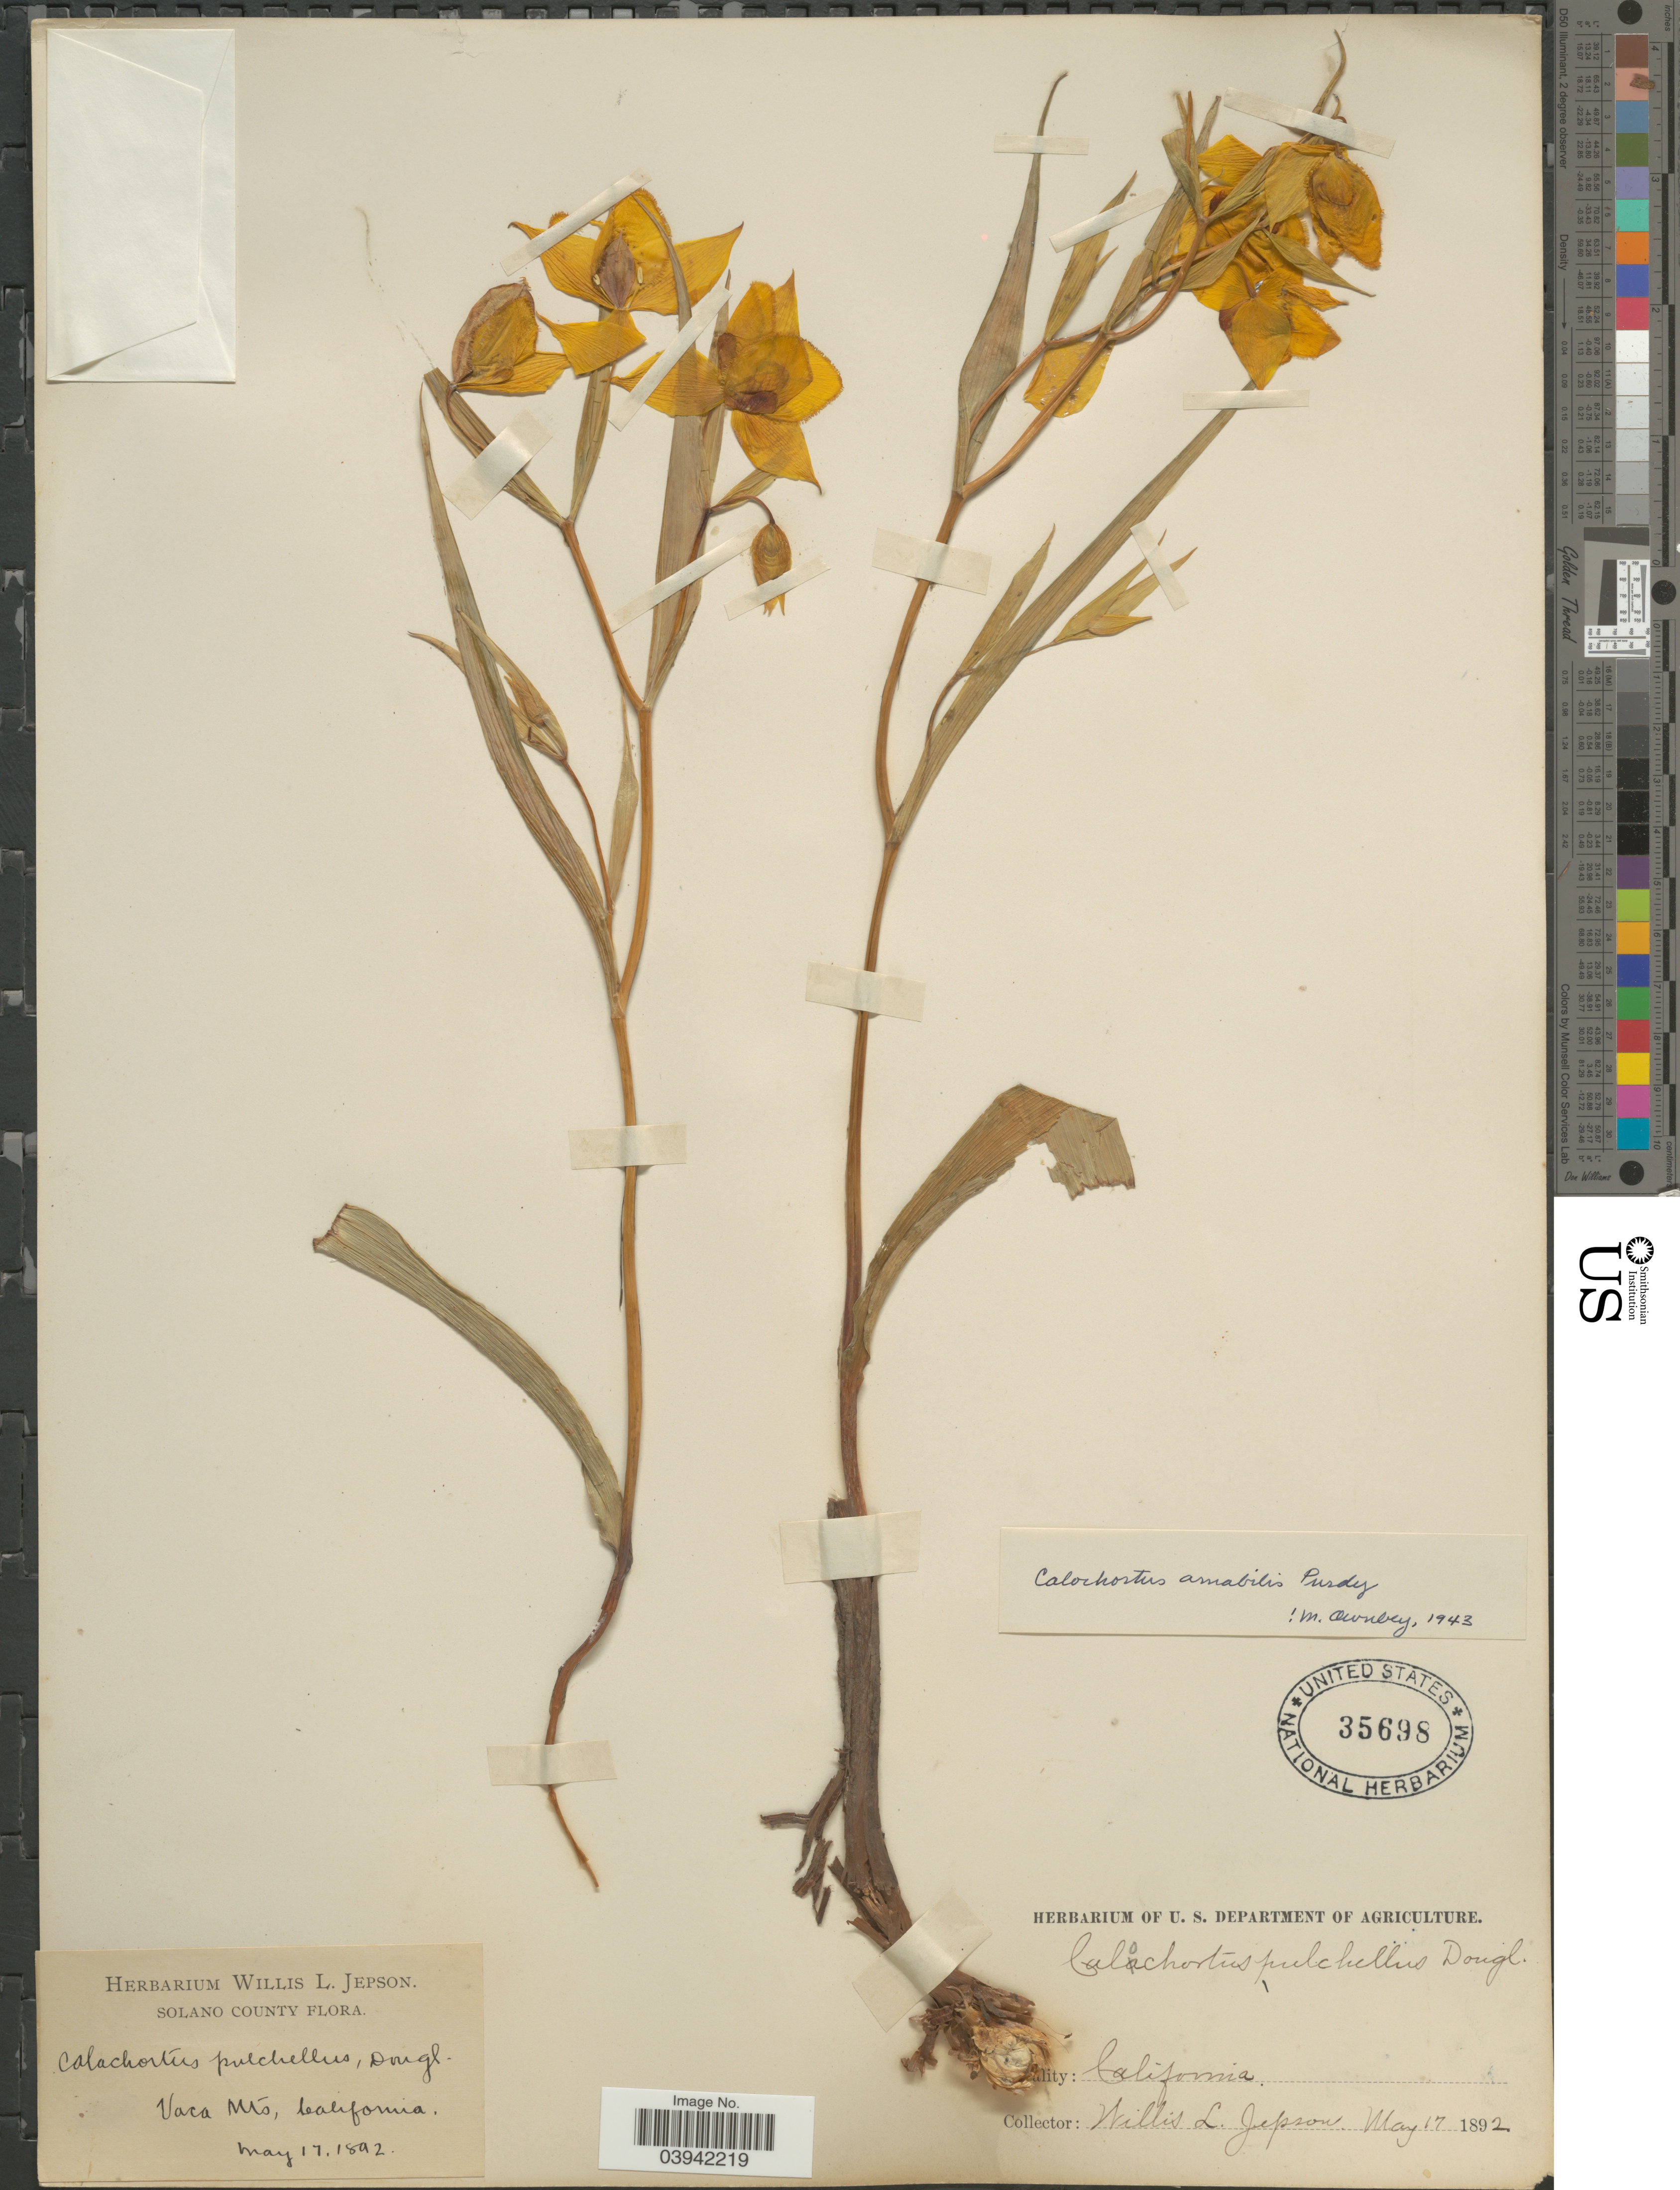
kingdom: Plantae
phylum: Tracheophyta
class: Liliopsida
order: Liliales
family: Liliaceae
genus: Calochortus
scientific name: Calochortus amabilis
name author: Purdy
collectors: W. L. Jepson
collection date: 1892-05-17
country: United States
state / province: California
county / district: Solano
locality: Solano County. Vaca Mts.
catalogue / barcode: US 35698